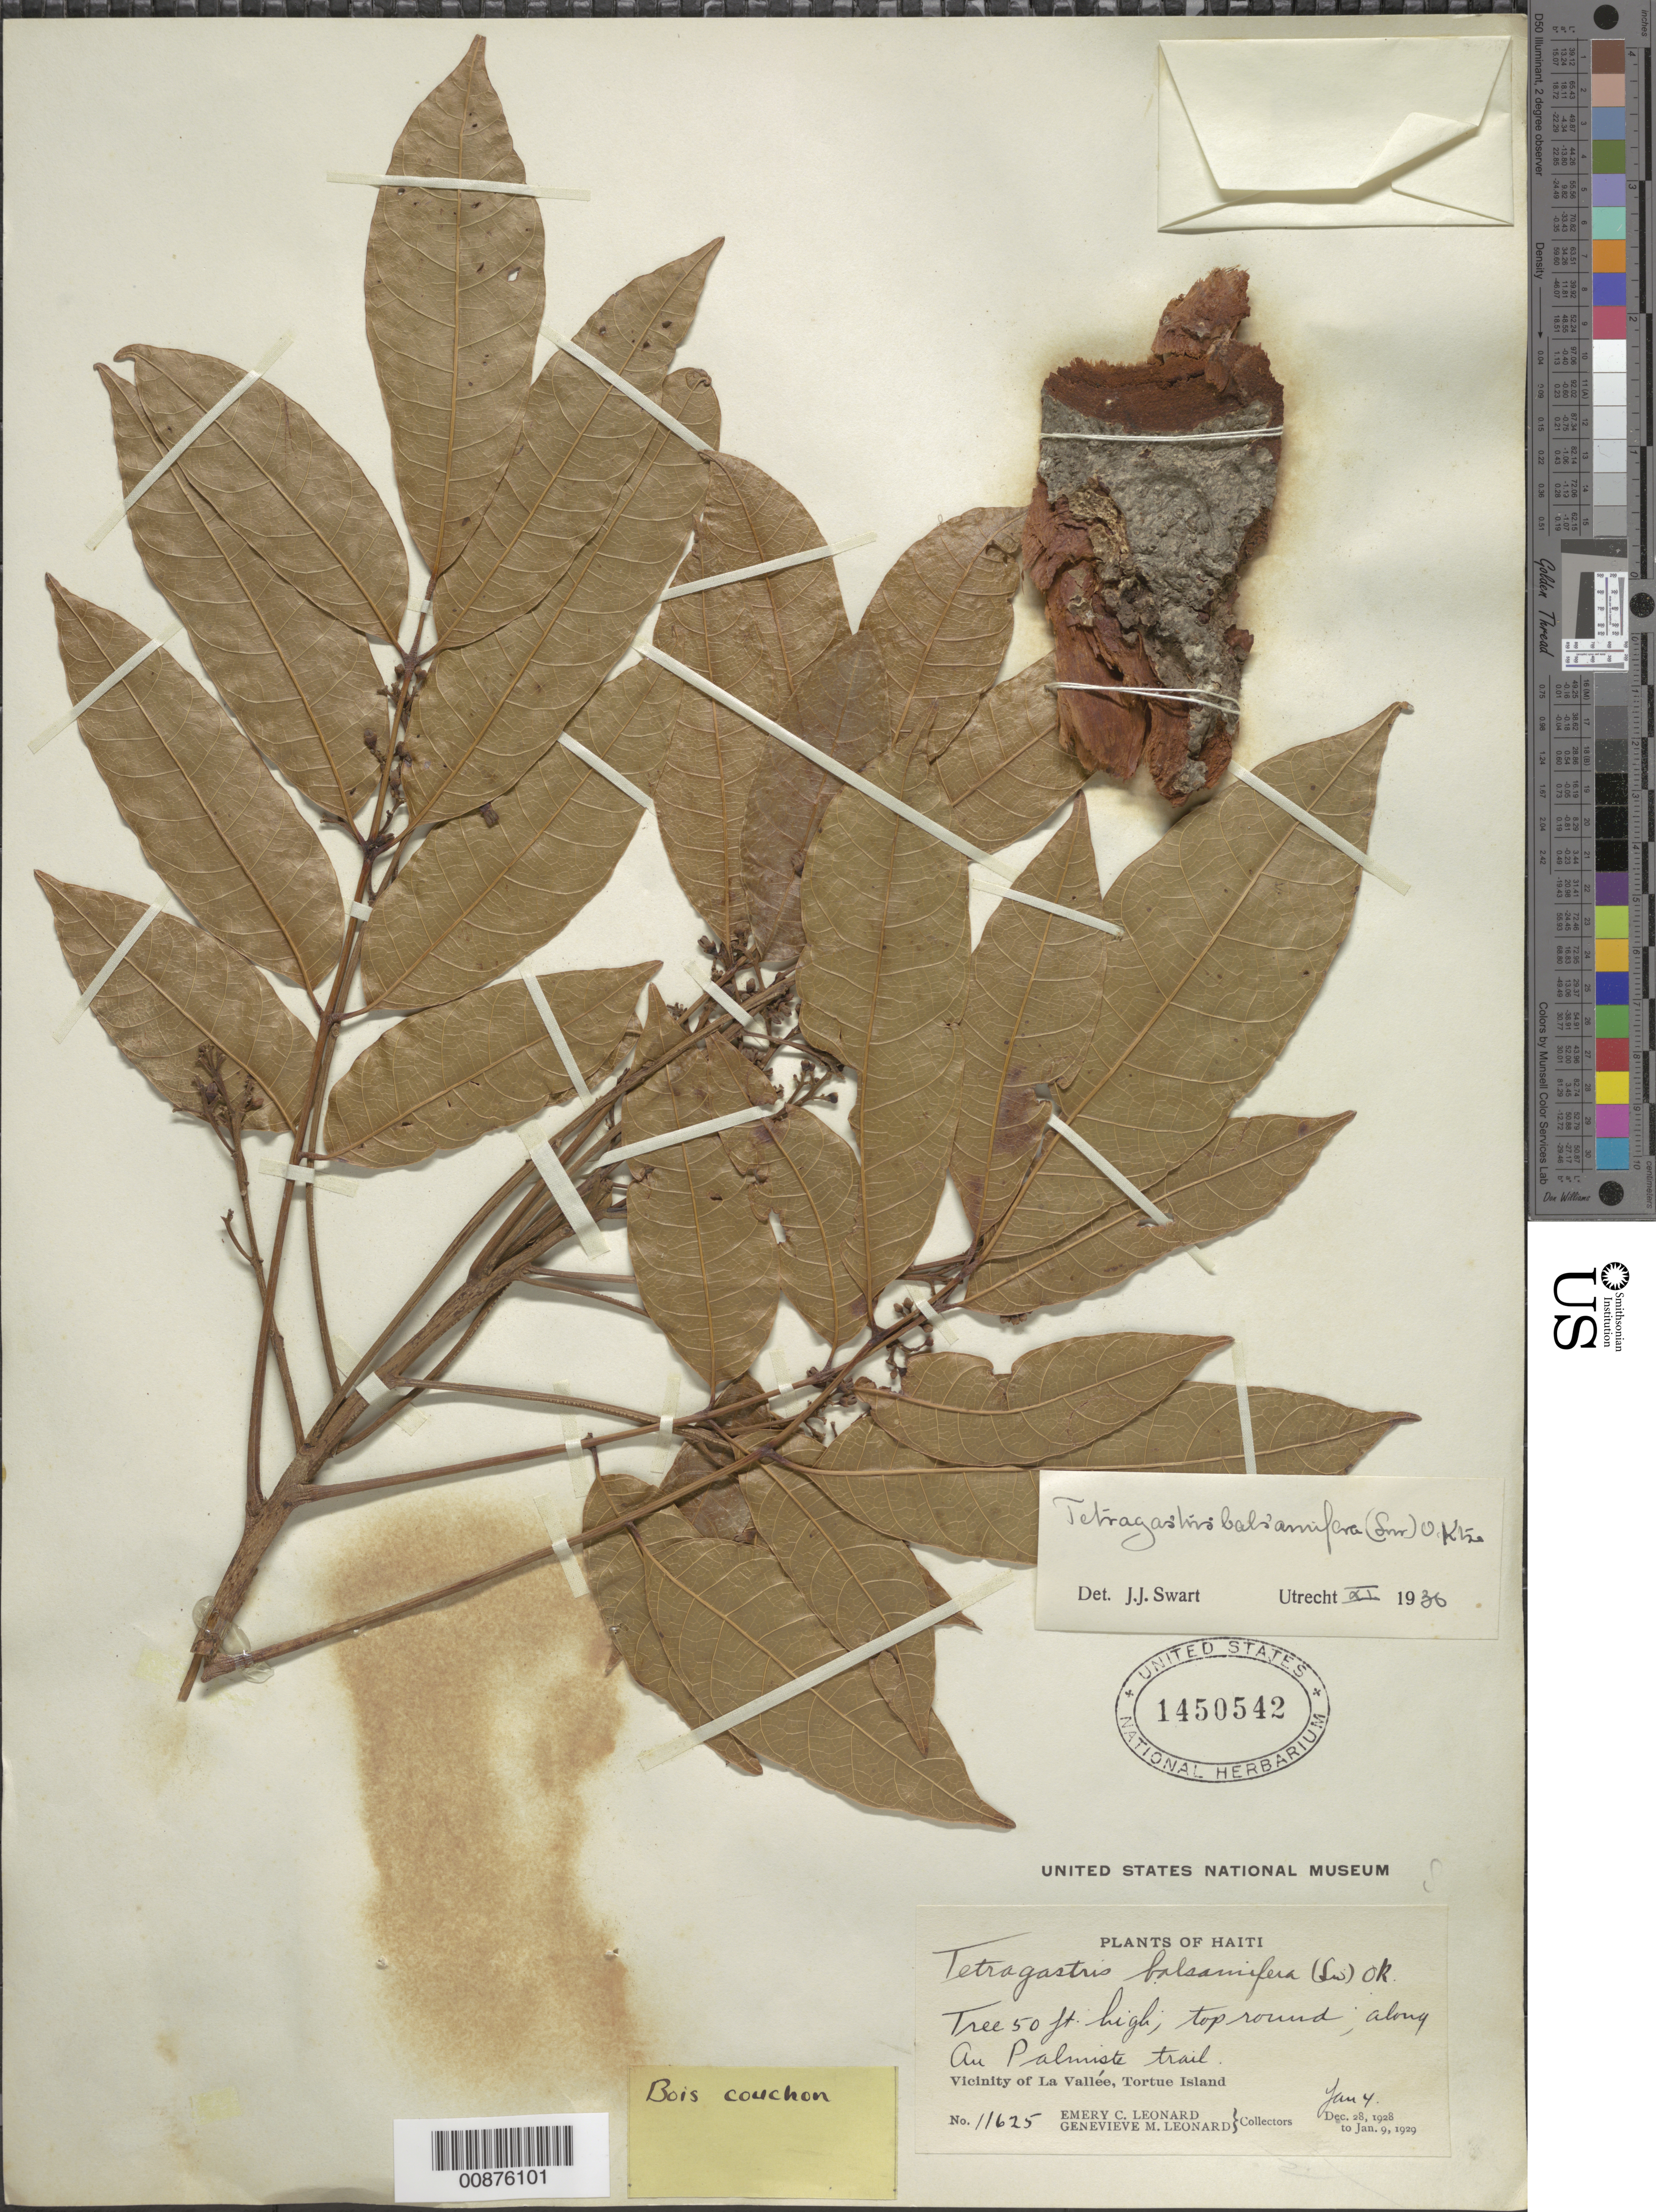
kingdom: Plantae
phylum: Tracheophyta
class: Magnoliopsida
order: Sapindales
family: Burseraceae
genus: Protium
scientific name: Protium balsamiferum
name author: (Sw.) Daly & P. Fine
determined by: Daly, Douglas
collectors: E. C. Leonard & G. M. Leonard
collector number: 11625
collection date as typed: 04 Jan 1929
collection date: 1929-01-04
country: Haiti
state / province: Nord-Ouest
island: Île de la Tortue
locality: Vicinity of La Vallée, along Au Paliniste trail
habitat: Along trail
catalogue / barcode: US 1450542